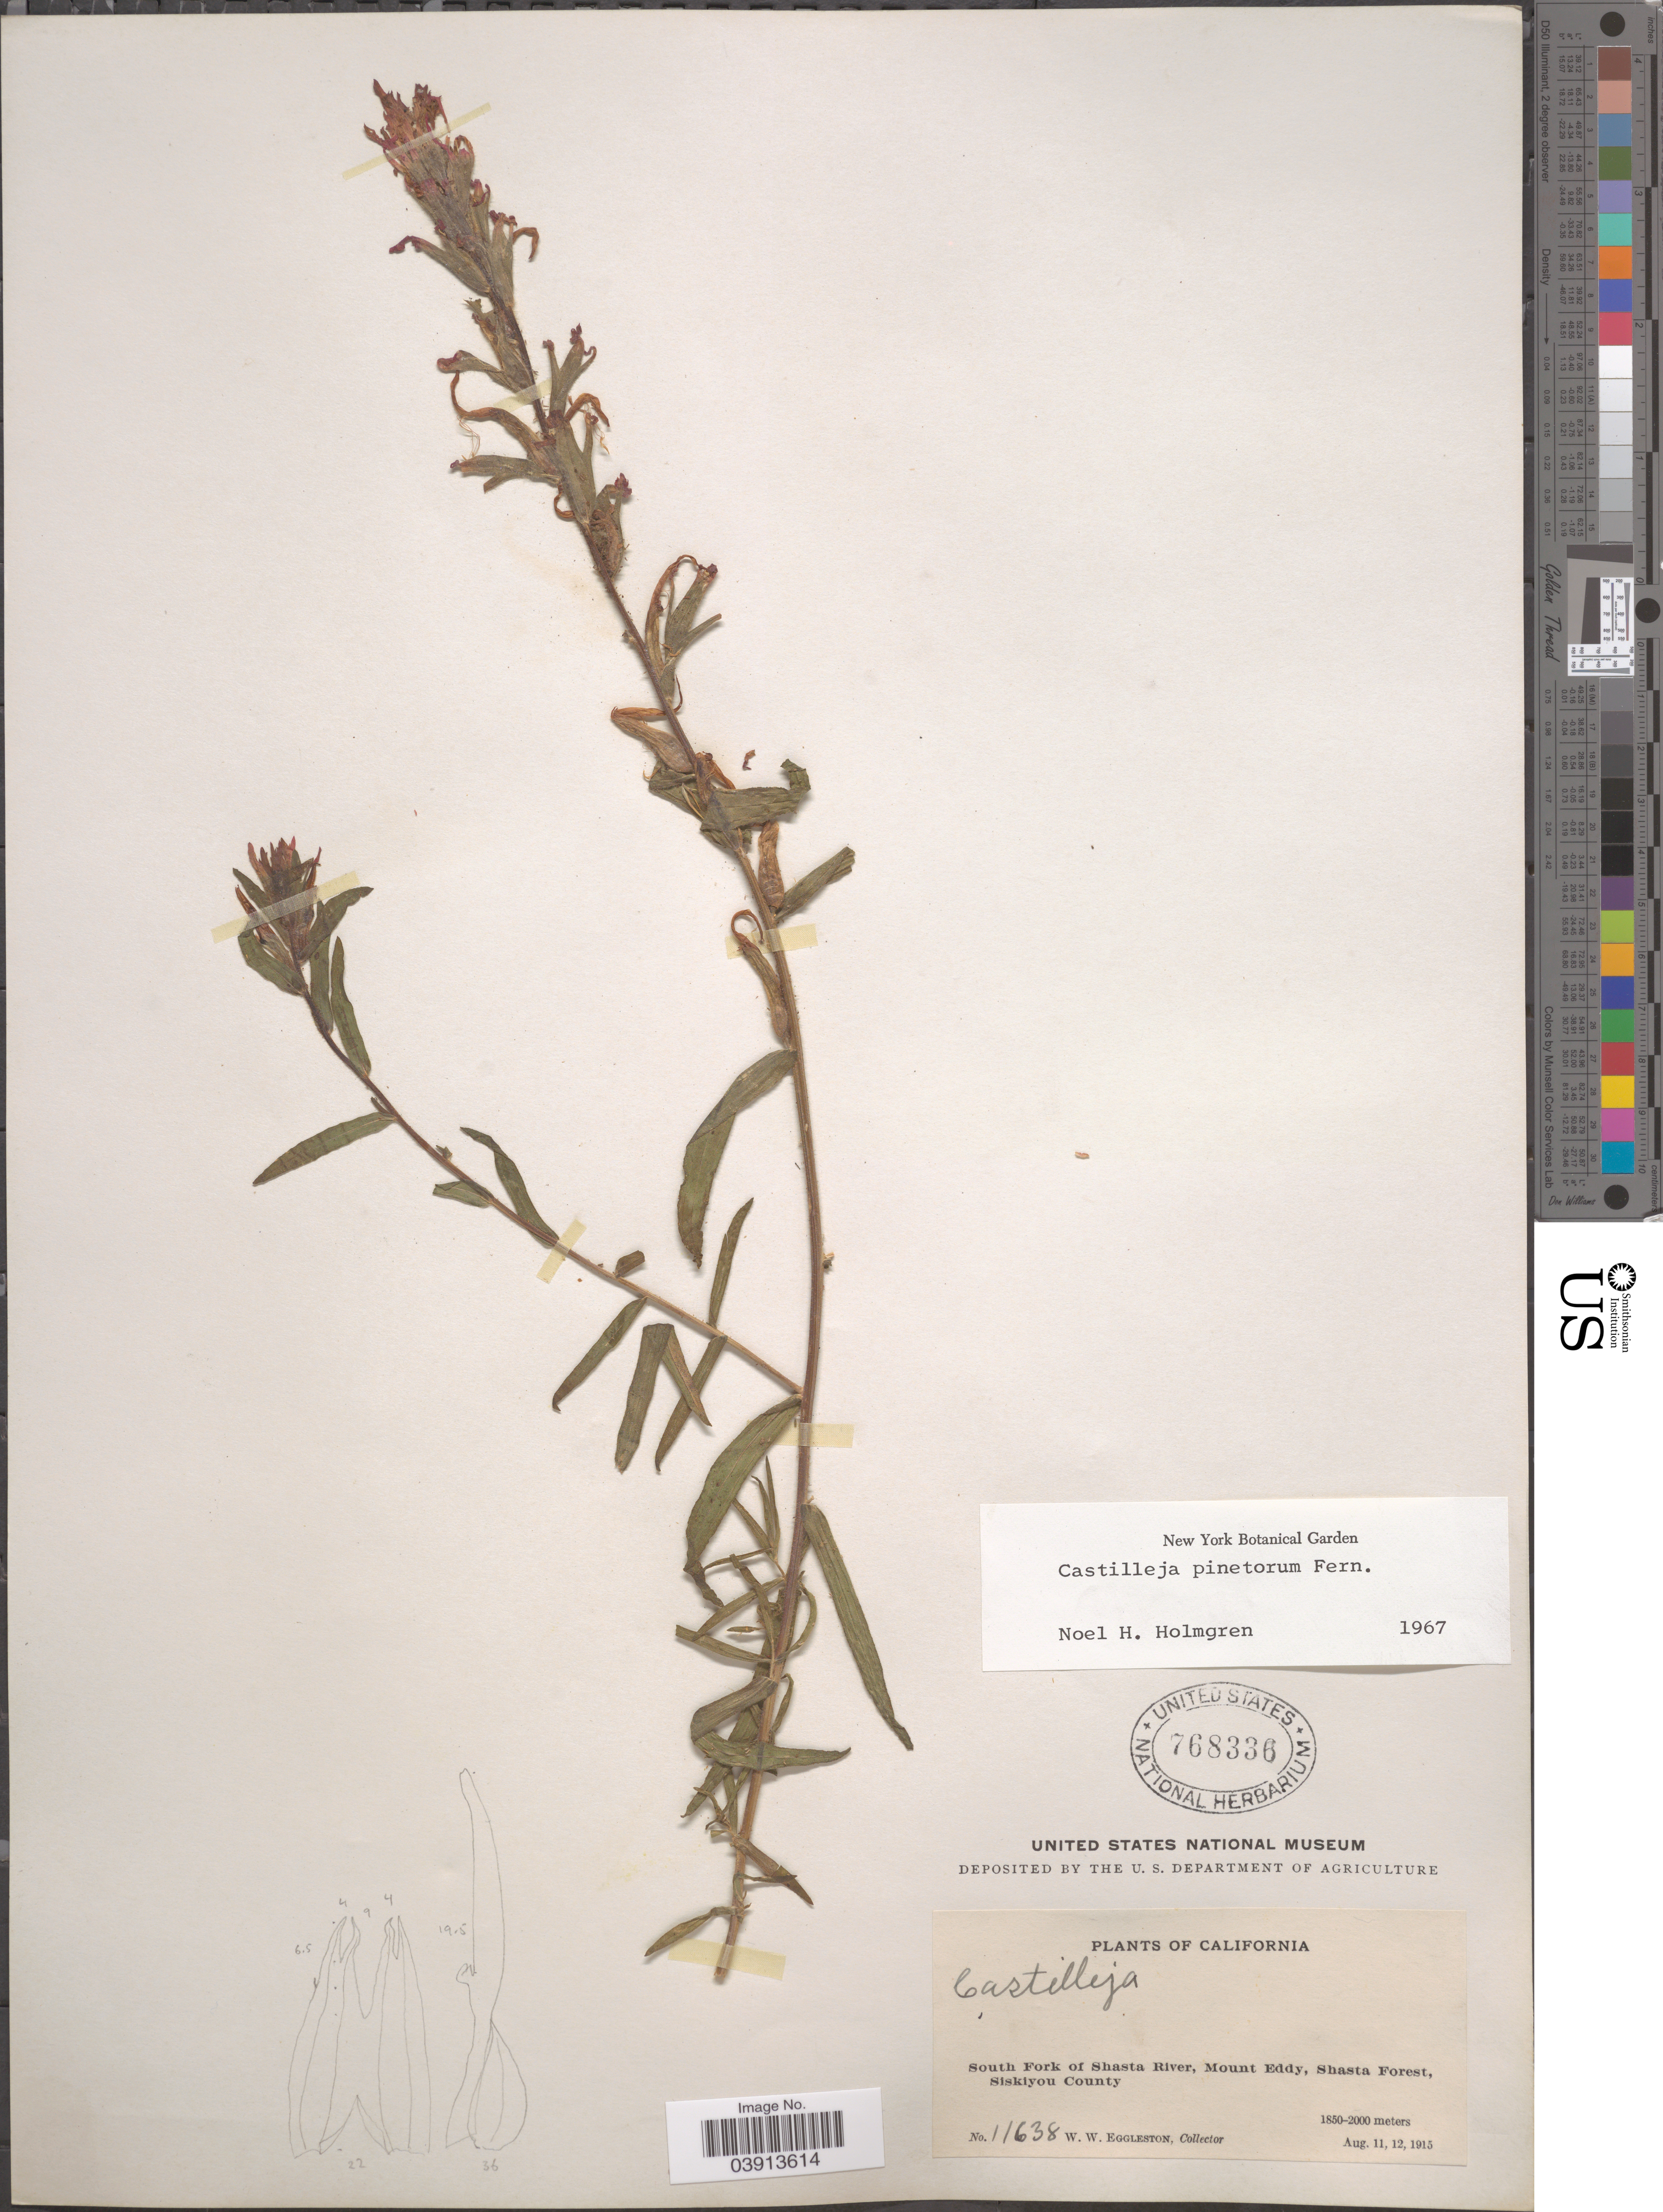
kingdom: Plantae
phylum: Tracheophyta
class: Magnoliopsida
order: Lamiales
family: Orobanchaceae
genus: Castilleja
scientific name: Castilleja pinetorum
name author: Fernald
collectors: W. W. Eggleston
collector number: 11638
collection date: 1915-08-11/1915-08-12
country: United States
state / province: California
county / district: Siskiyou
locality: South Fork of Shasta River, Mount Eddy, Shasta Forest, Siskiyou County.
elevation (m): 1850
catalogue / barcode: US 768336